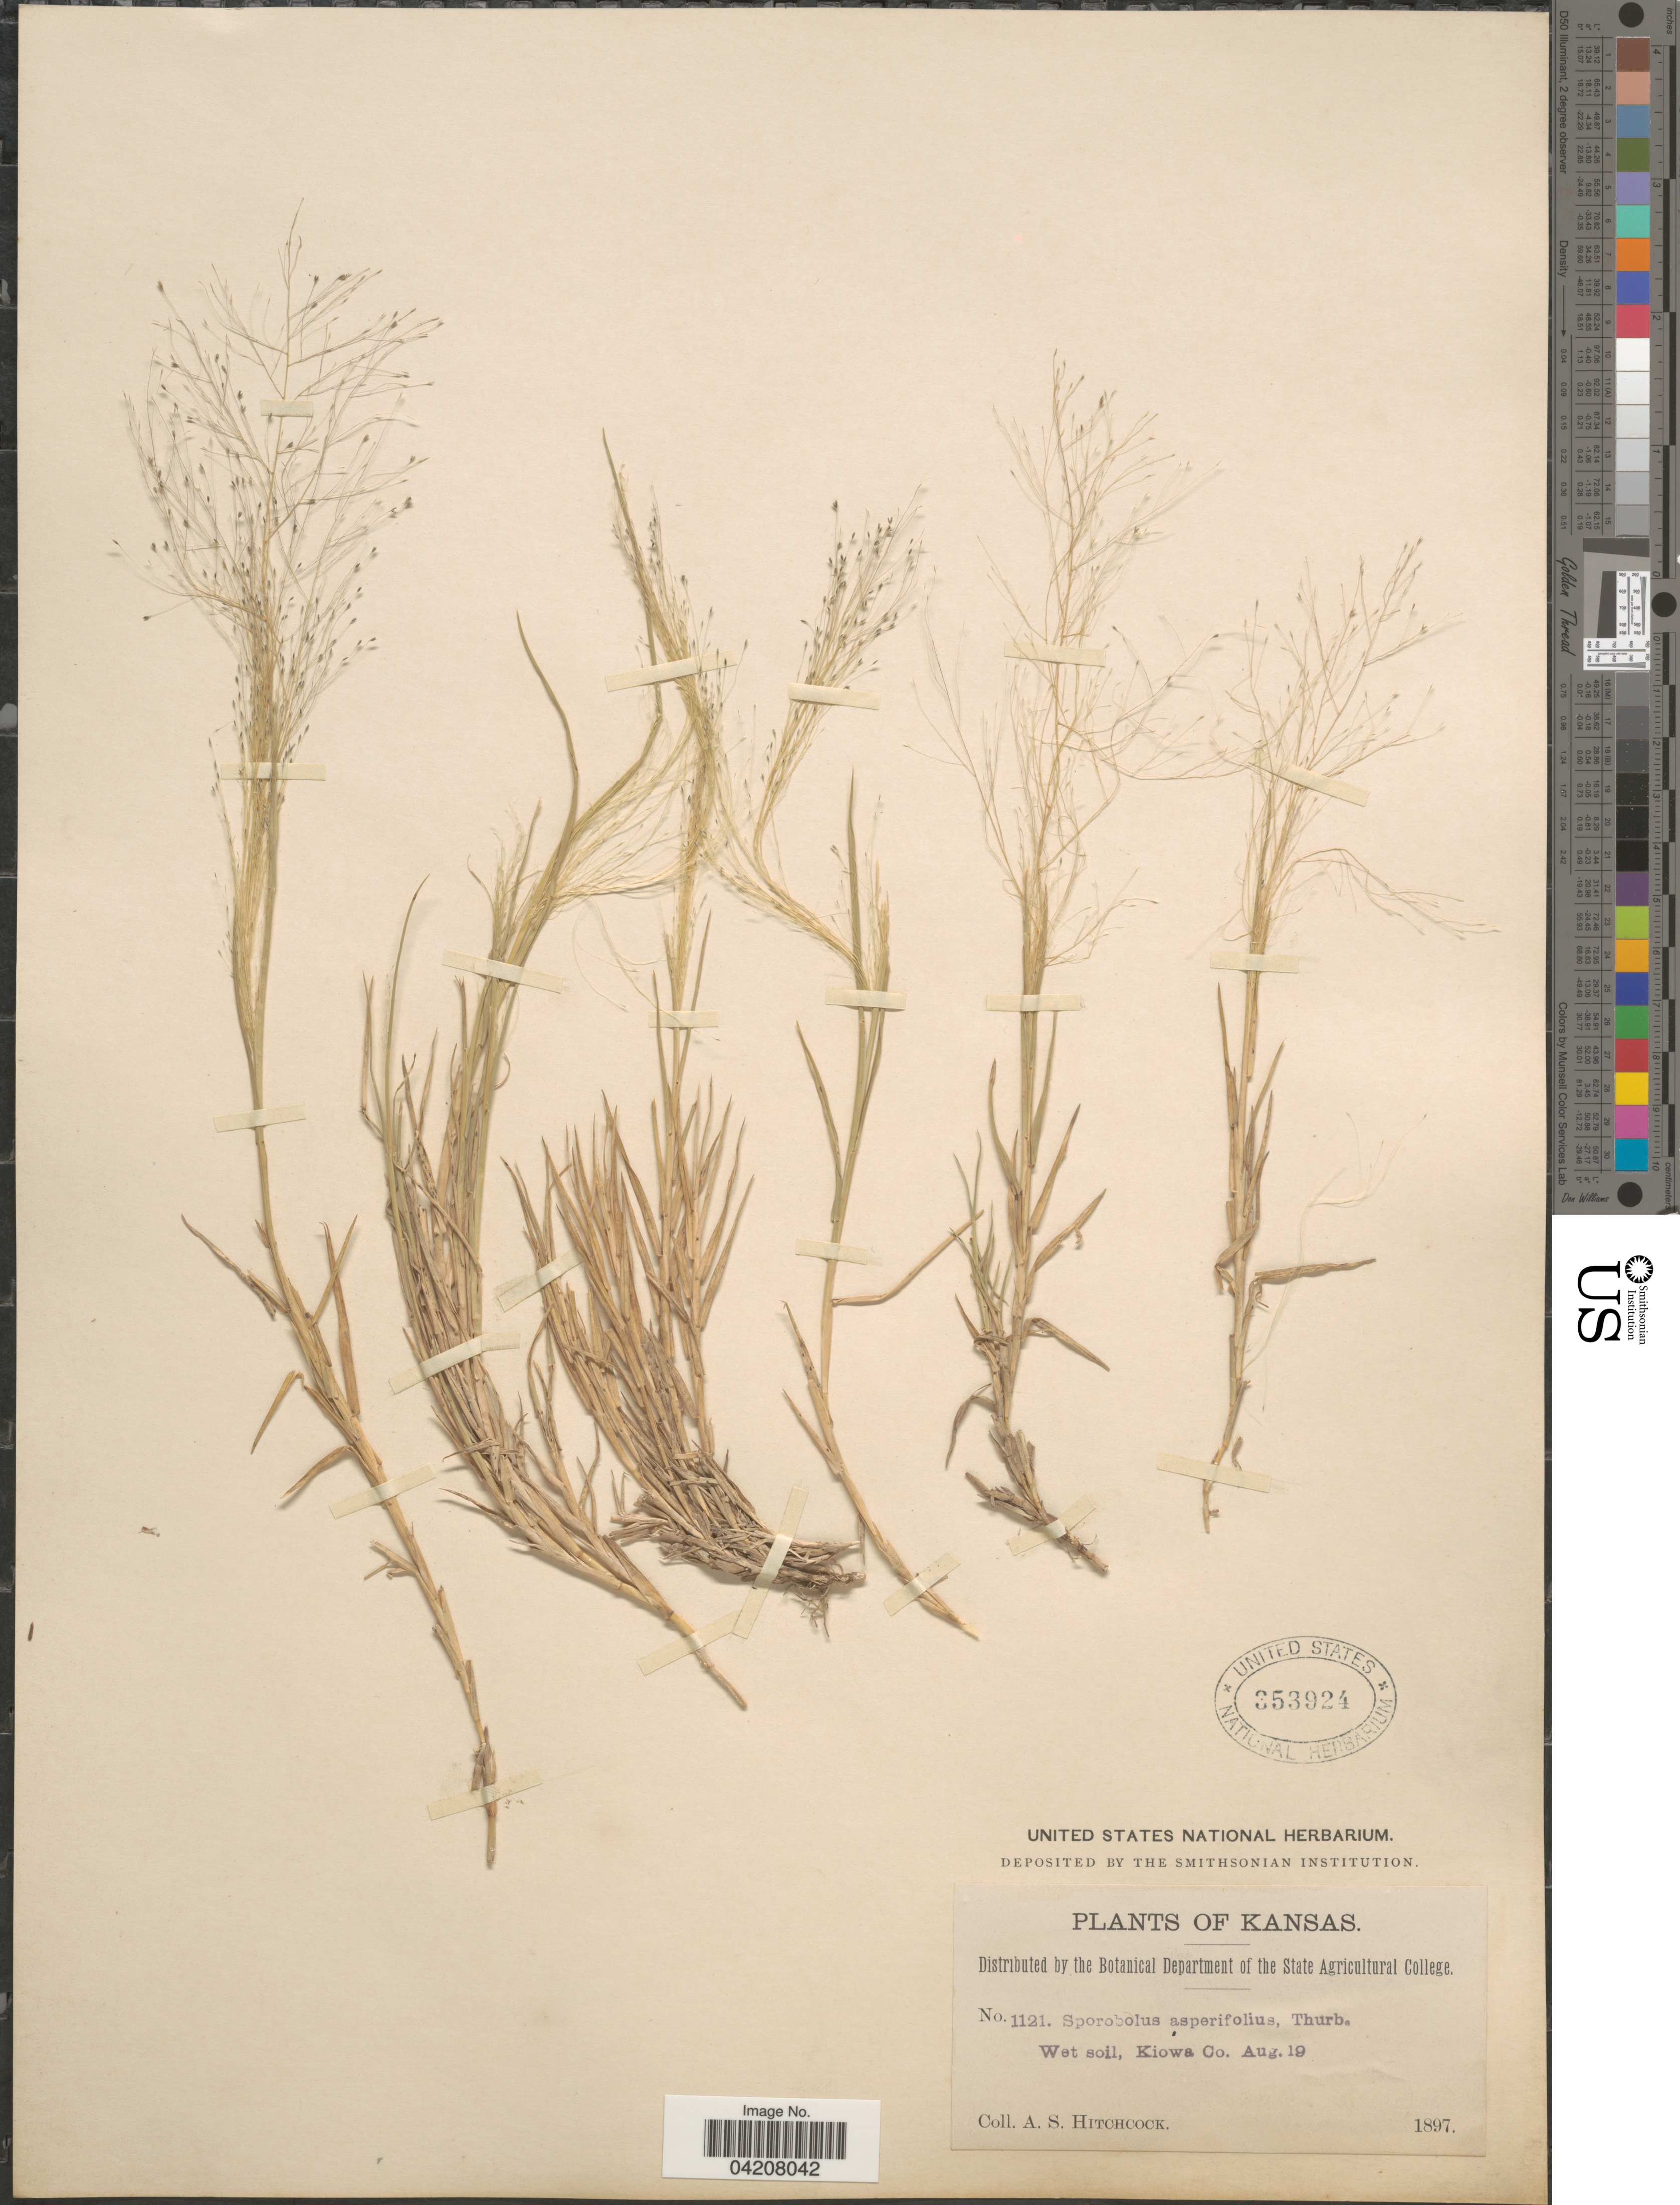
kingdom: Plantae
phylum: Tracheophyta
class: Liliopsida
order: Poales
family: Poaceae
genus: Muhlenbergia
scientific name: Muhlenbergia asperifolia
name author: (Nees & Meyen ex Trin.) Parodi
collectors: A. S. Hitchcock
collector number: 1121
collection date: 1897-08-19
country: United States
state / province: Kansas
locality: Wet soil, Kiowa Co.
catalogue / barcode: US 353924